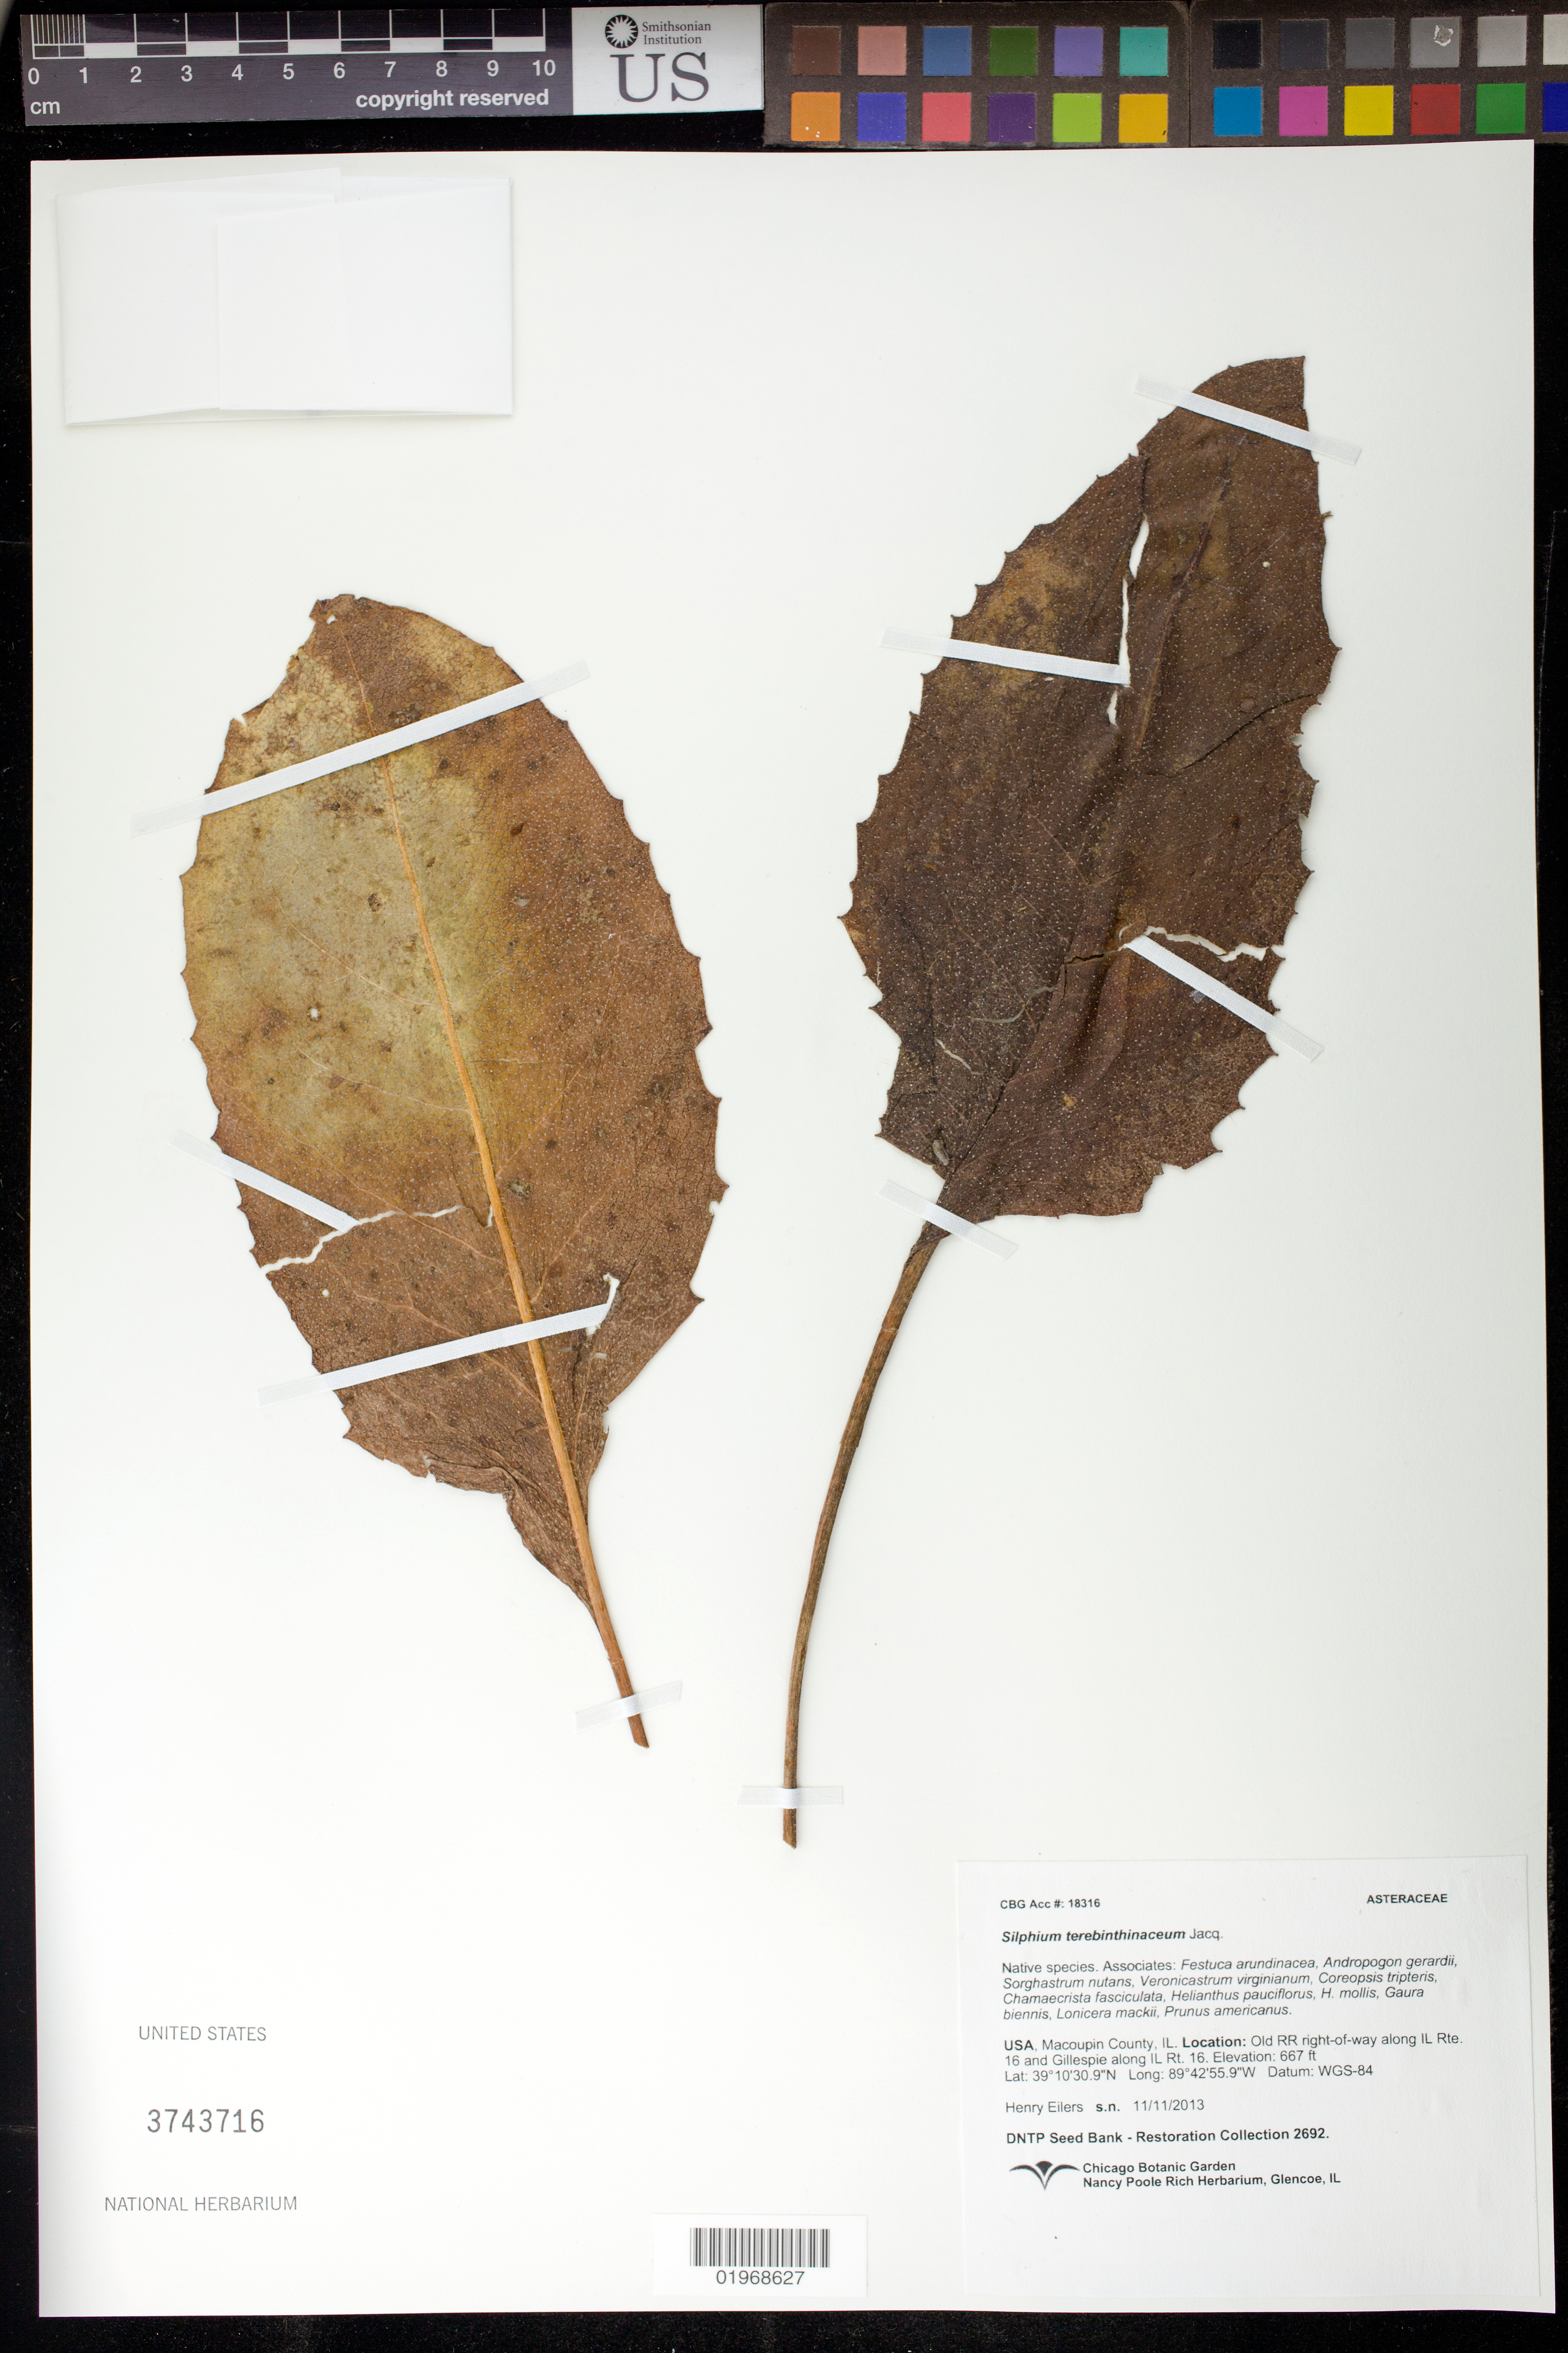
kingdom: Plantae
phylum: Tracheophyta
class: Magnoliopsida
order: Asterales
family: Asteraceae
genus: Silphium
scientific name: Silphium terebinthinaceum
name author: Jacq.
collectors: H. Eilers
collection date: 2013-11-11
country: United States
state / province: Illinois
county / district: Macoupin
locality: Along IL Rte. 16 and Gillespie along IL Rt16.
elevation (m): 203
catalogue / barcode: US 3743716